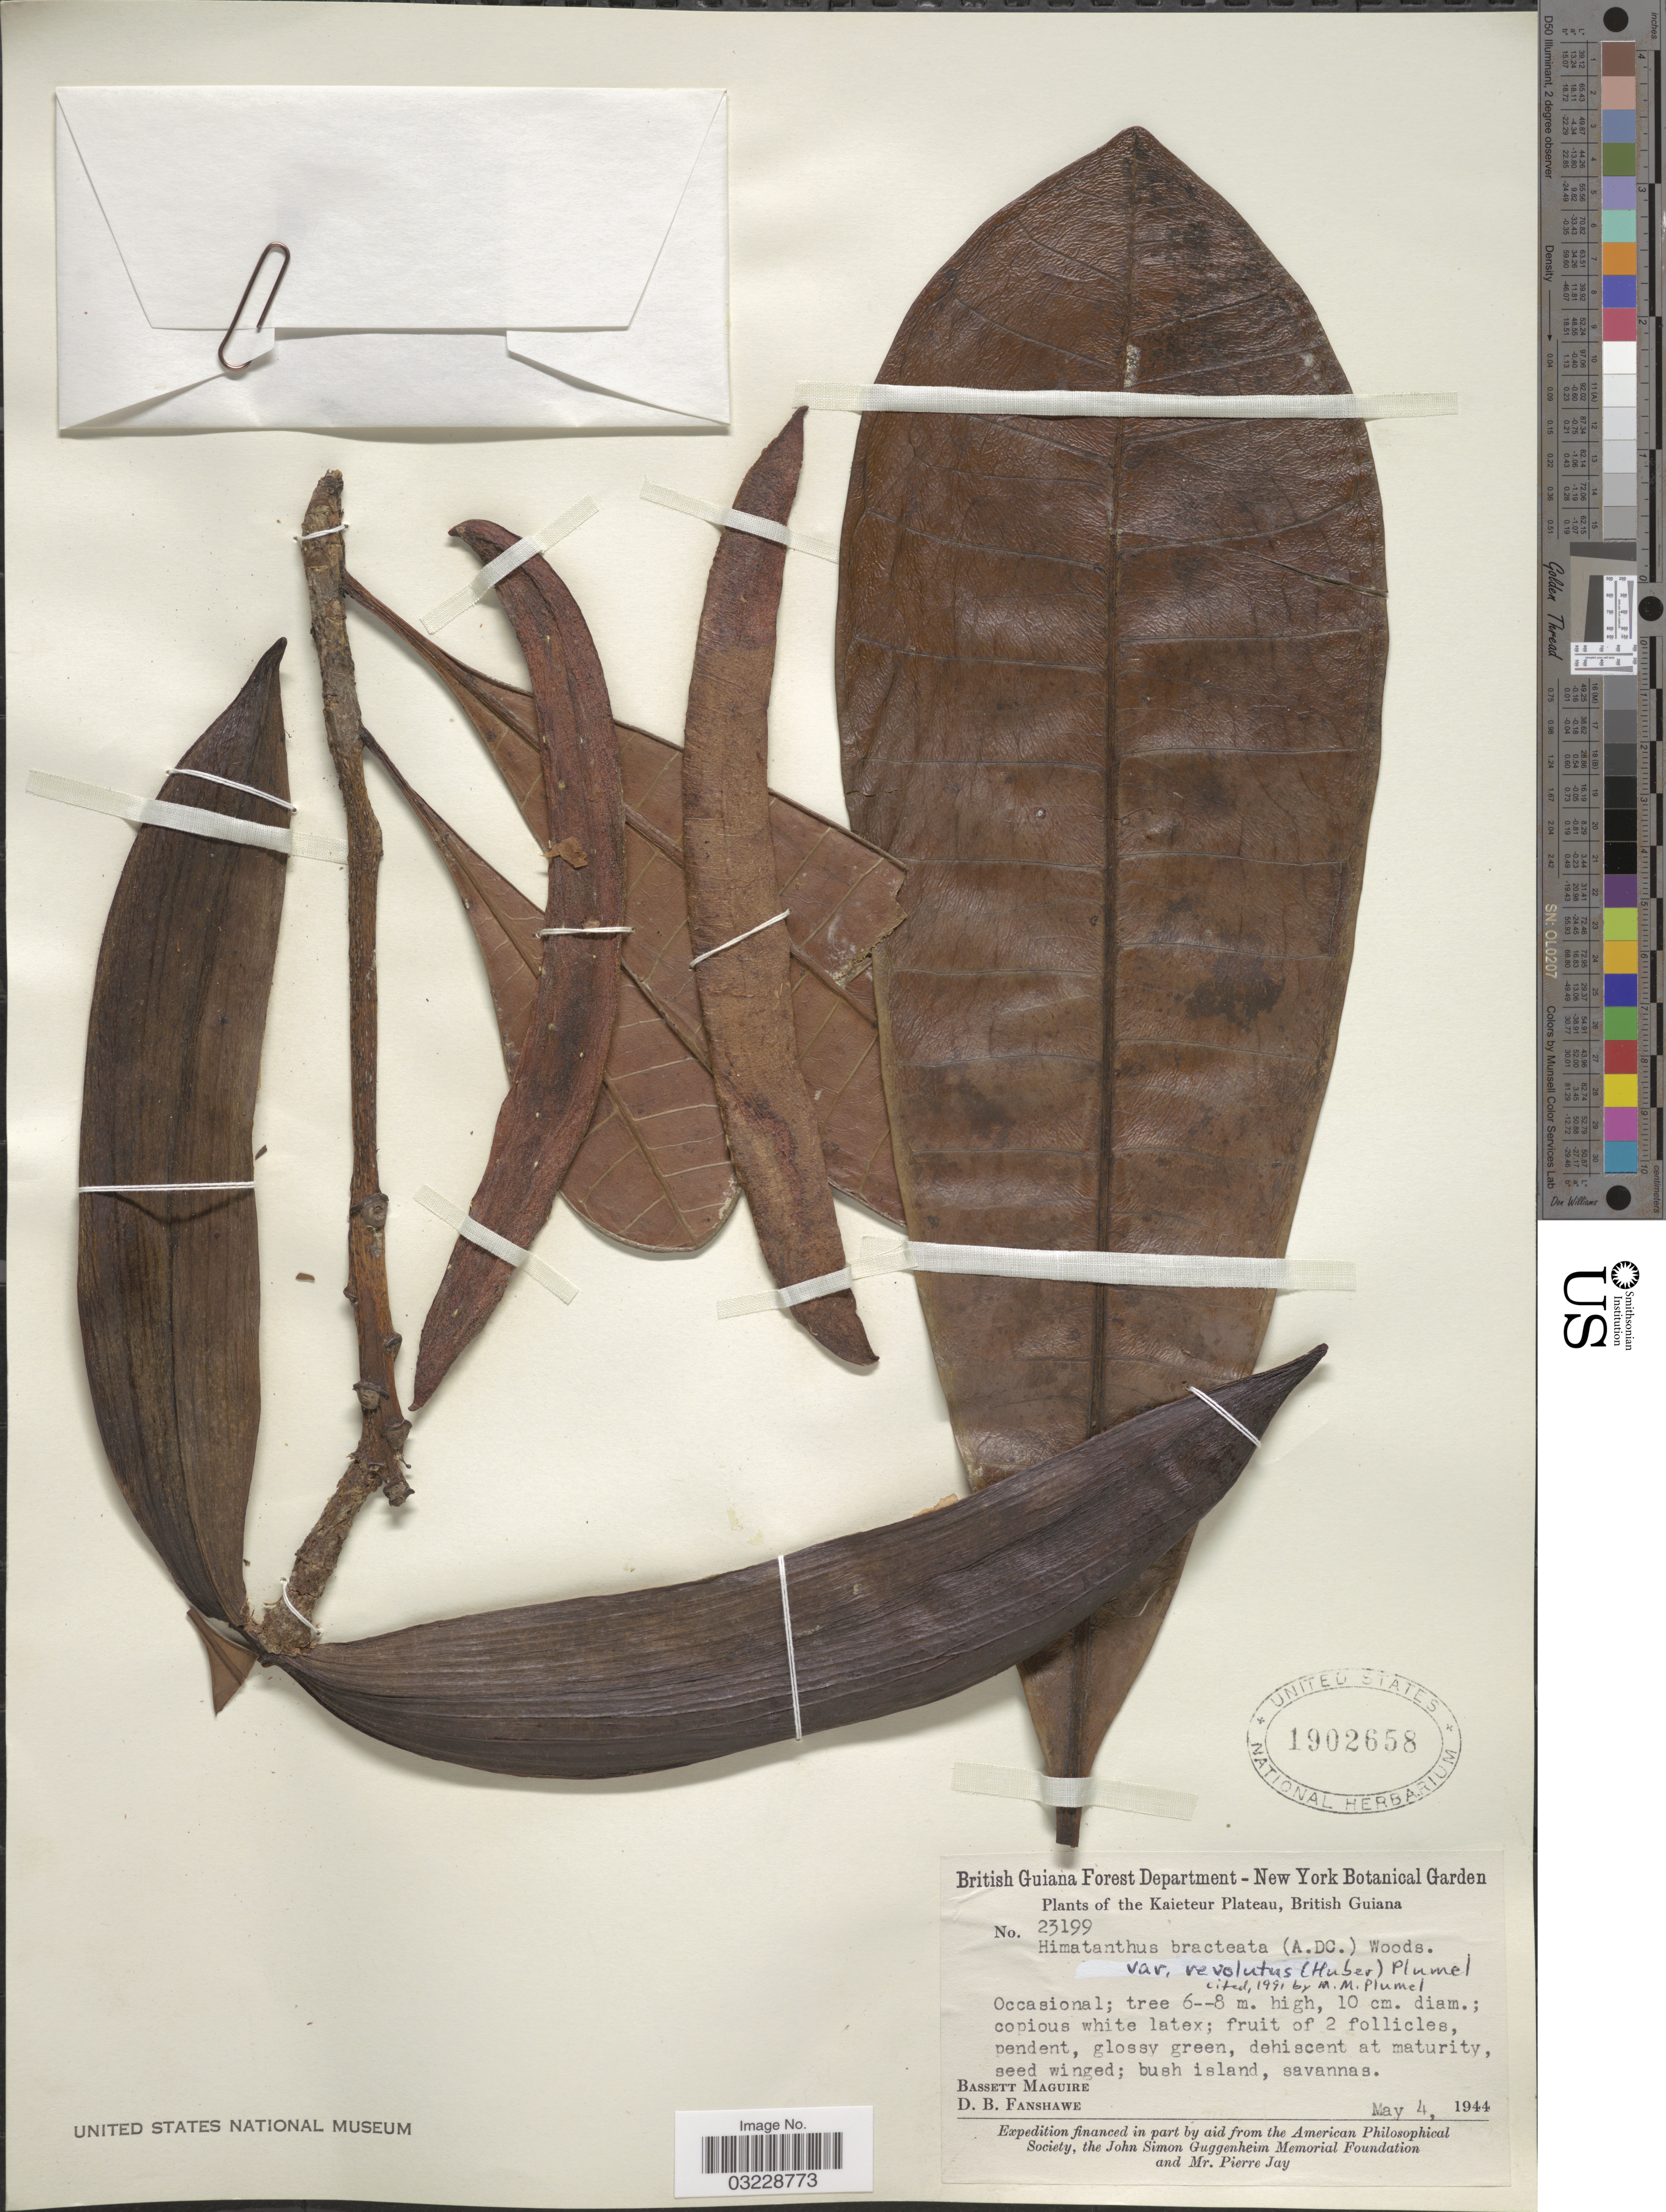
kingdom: Plantae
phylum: Tracheophyta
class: Magnoliopsida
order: Gentianales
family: Apocynaceae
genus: Himatanthus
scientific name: Himatanthus bracteatus var. revolutus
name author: (Huber) Plumel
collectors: B. Maguire & D. B. Fanshawe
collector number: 23199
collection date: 1944-05-04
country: Guyana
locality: Kaieteur Plateau, British Guiana.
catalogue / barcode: US 1902658